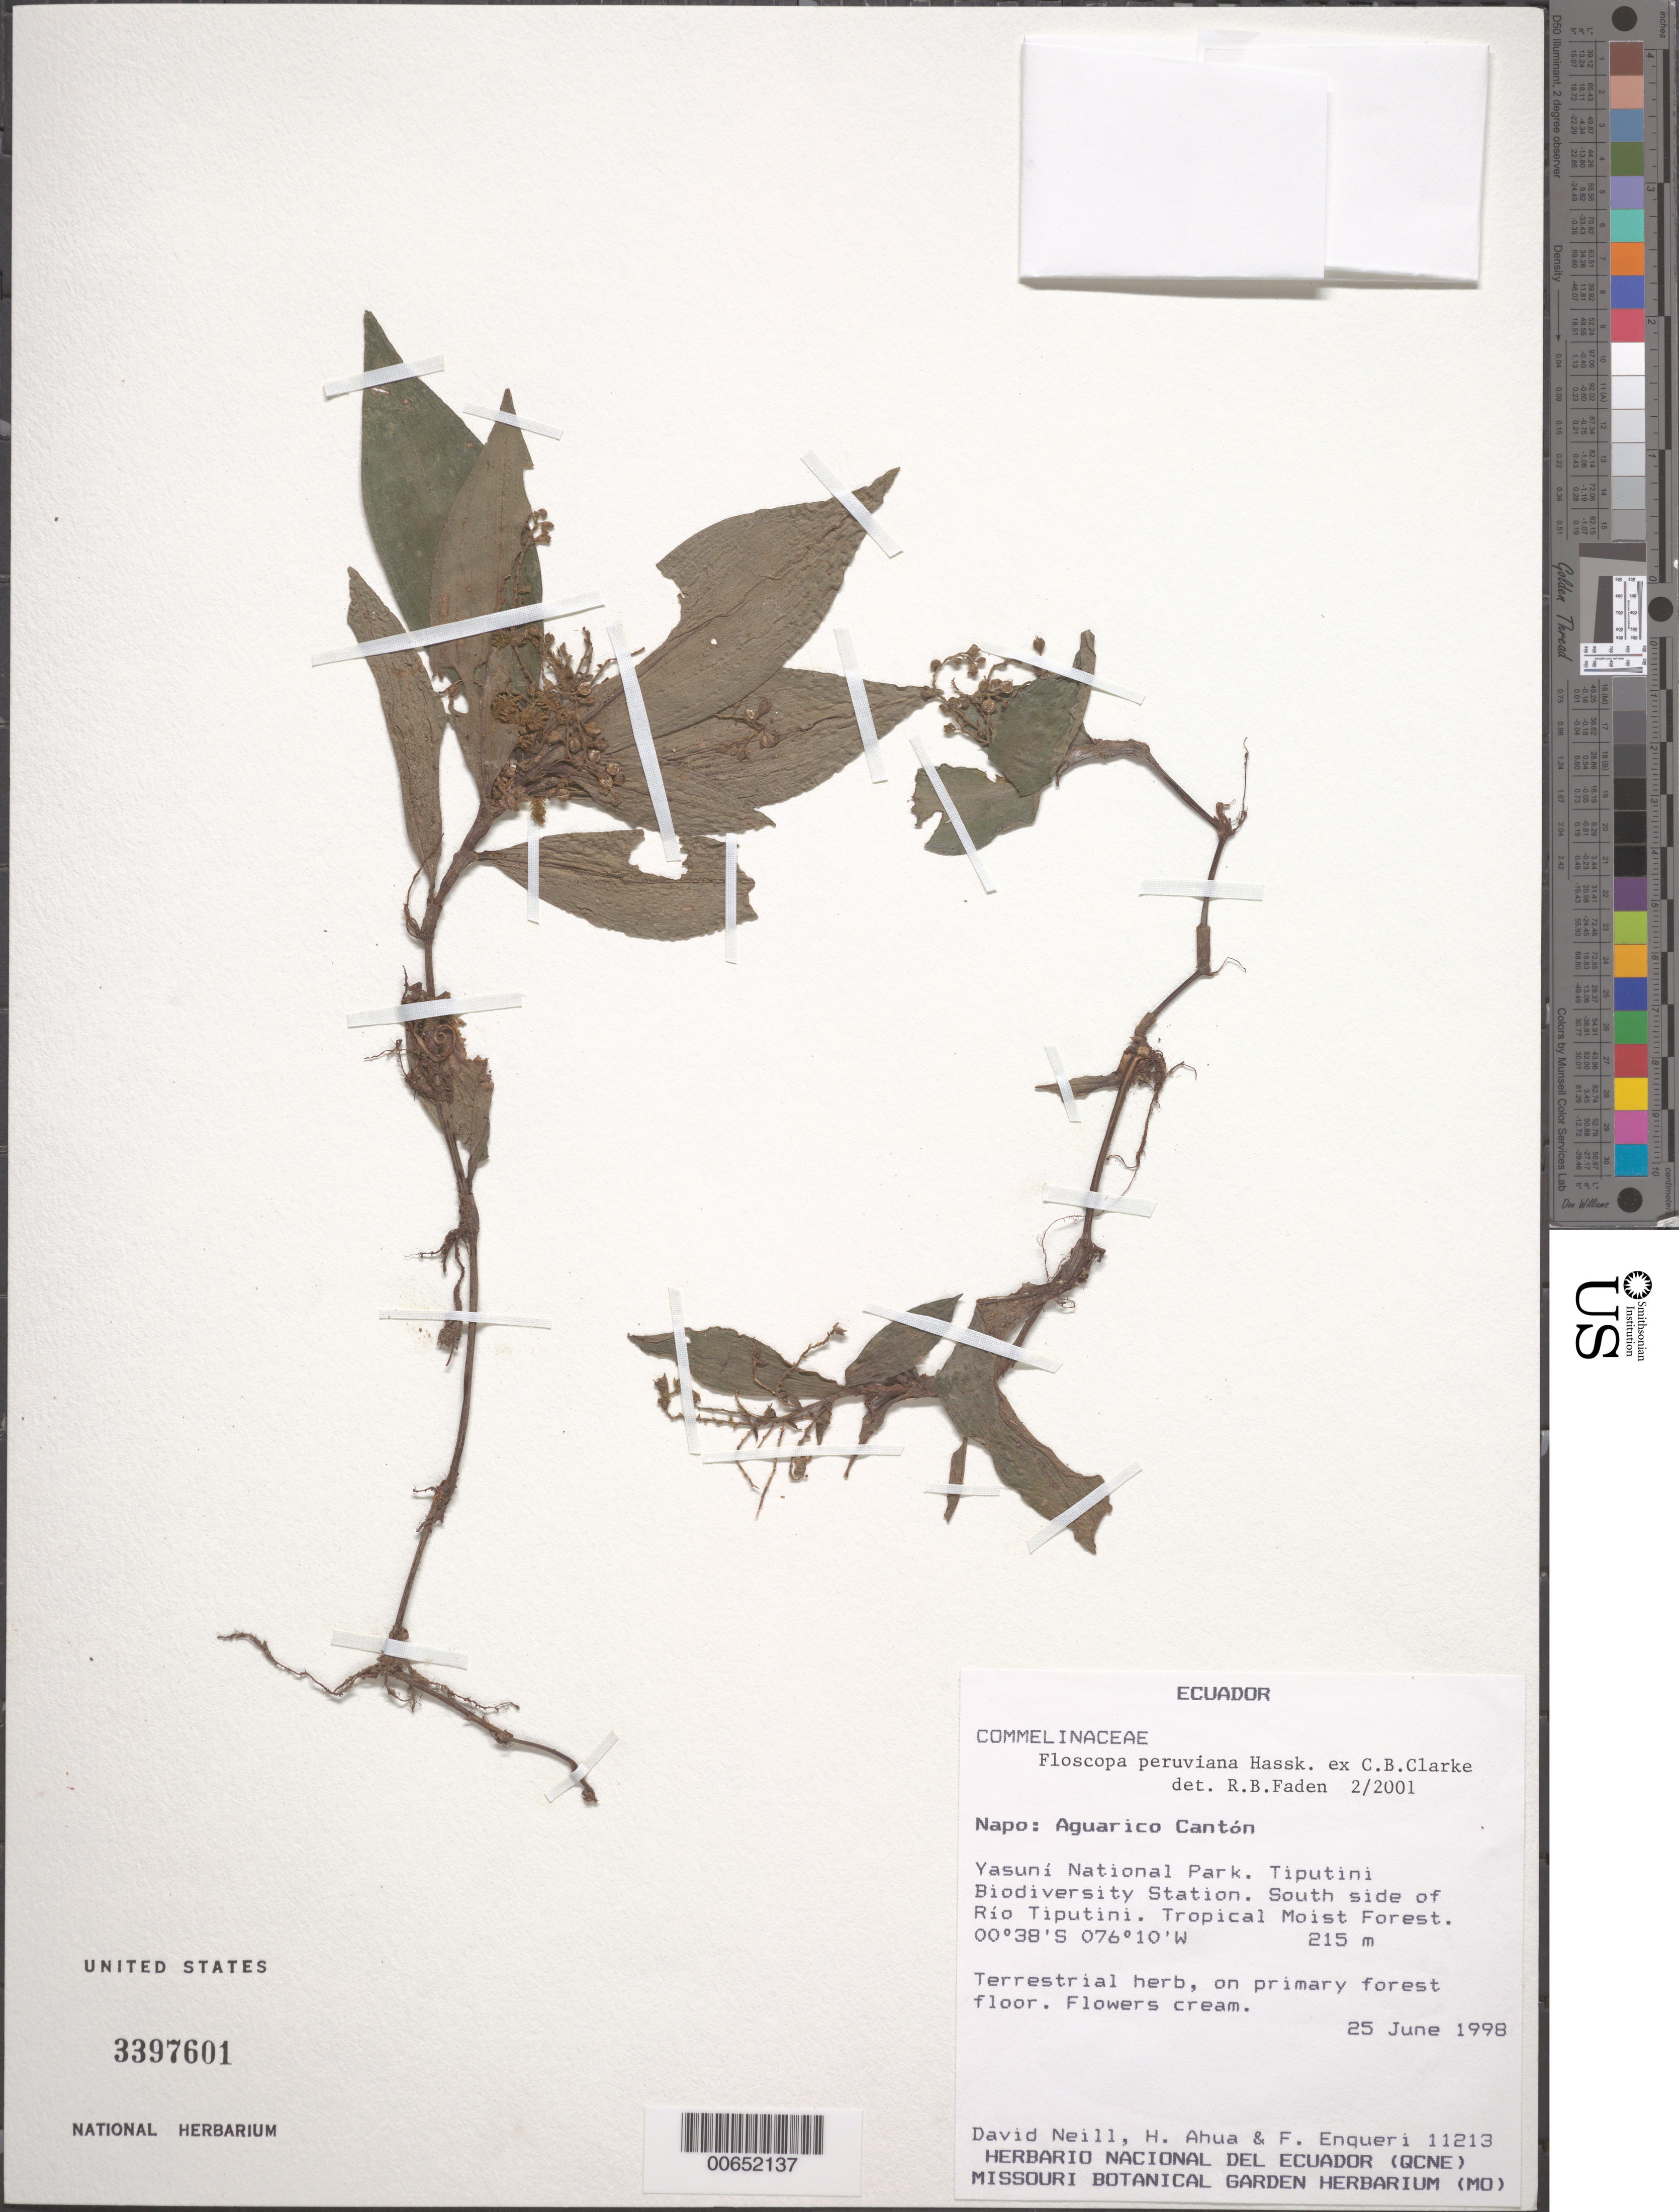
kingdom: Plantae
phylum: Tracheophyta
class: Liliopsida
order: Commelinales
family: Commelinaceae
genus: Floscopa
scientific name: Floscopa peruviana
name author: Hassk. ex C.B. Clarke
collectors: D. A. Neill, H. Ahua & F. Enqueri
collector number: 11213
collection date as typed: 25 Jun 1998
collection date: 1998-06-25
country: Ecuador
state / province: Orellana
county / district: Aguarico Aguarico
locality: AguaRico Canton, yasuni National Park, tiputini biodiversity station. [Province originally recorded as Napo.]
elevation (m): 215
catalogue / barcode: US 3397601